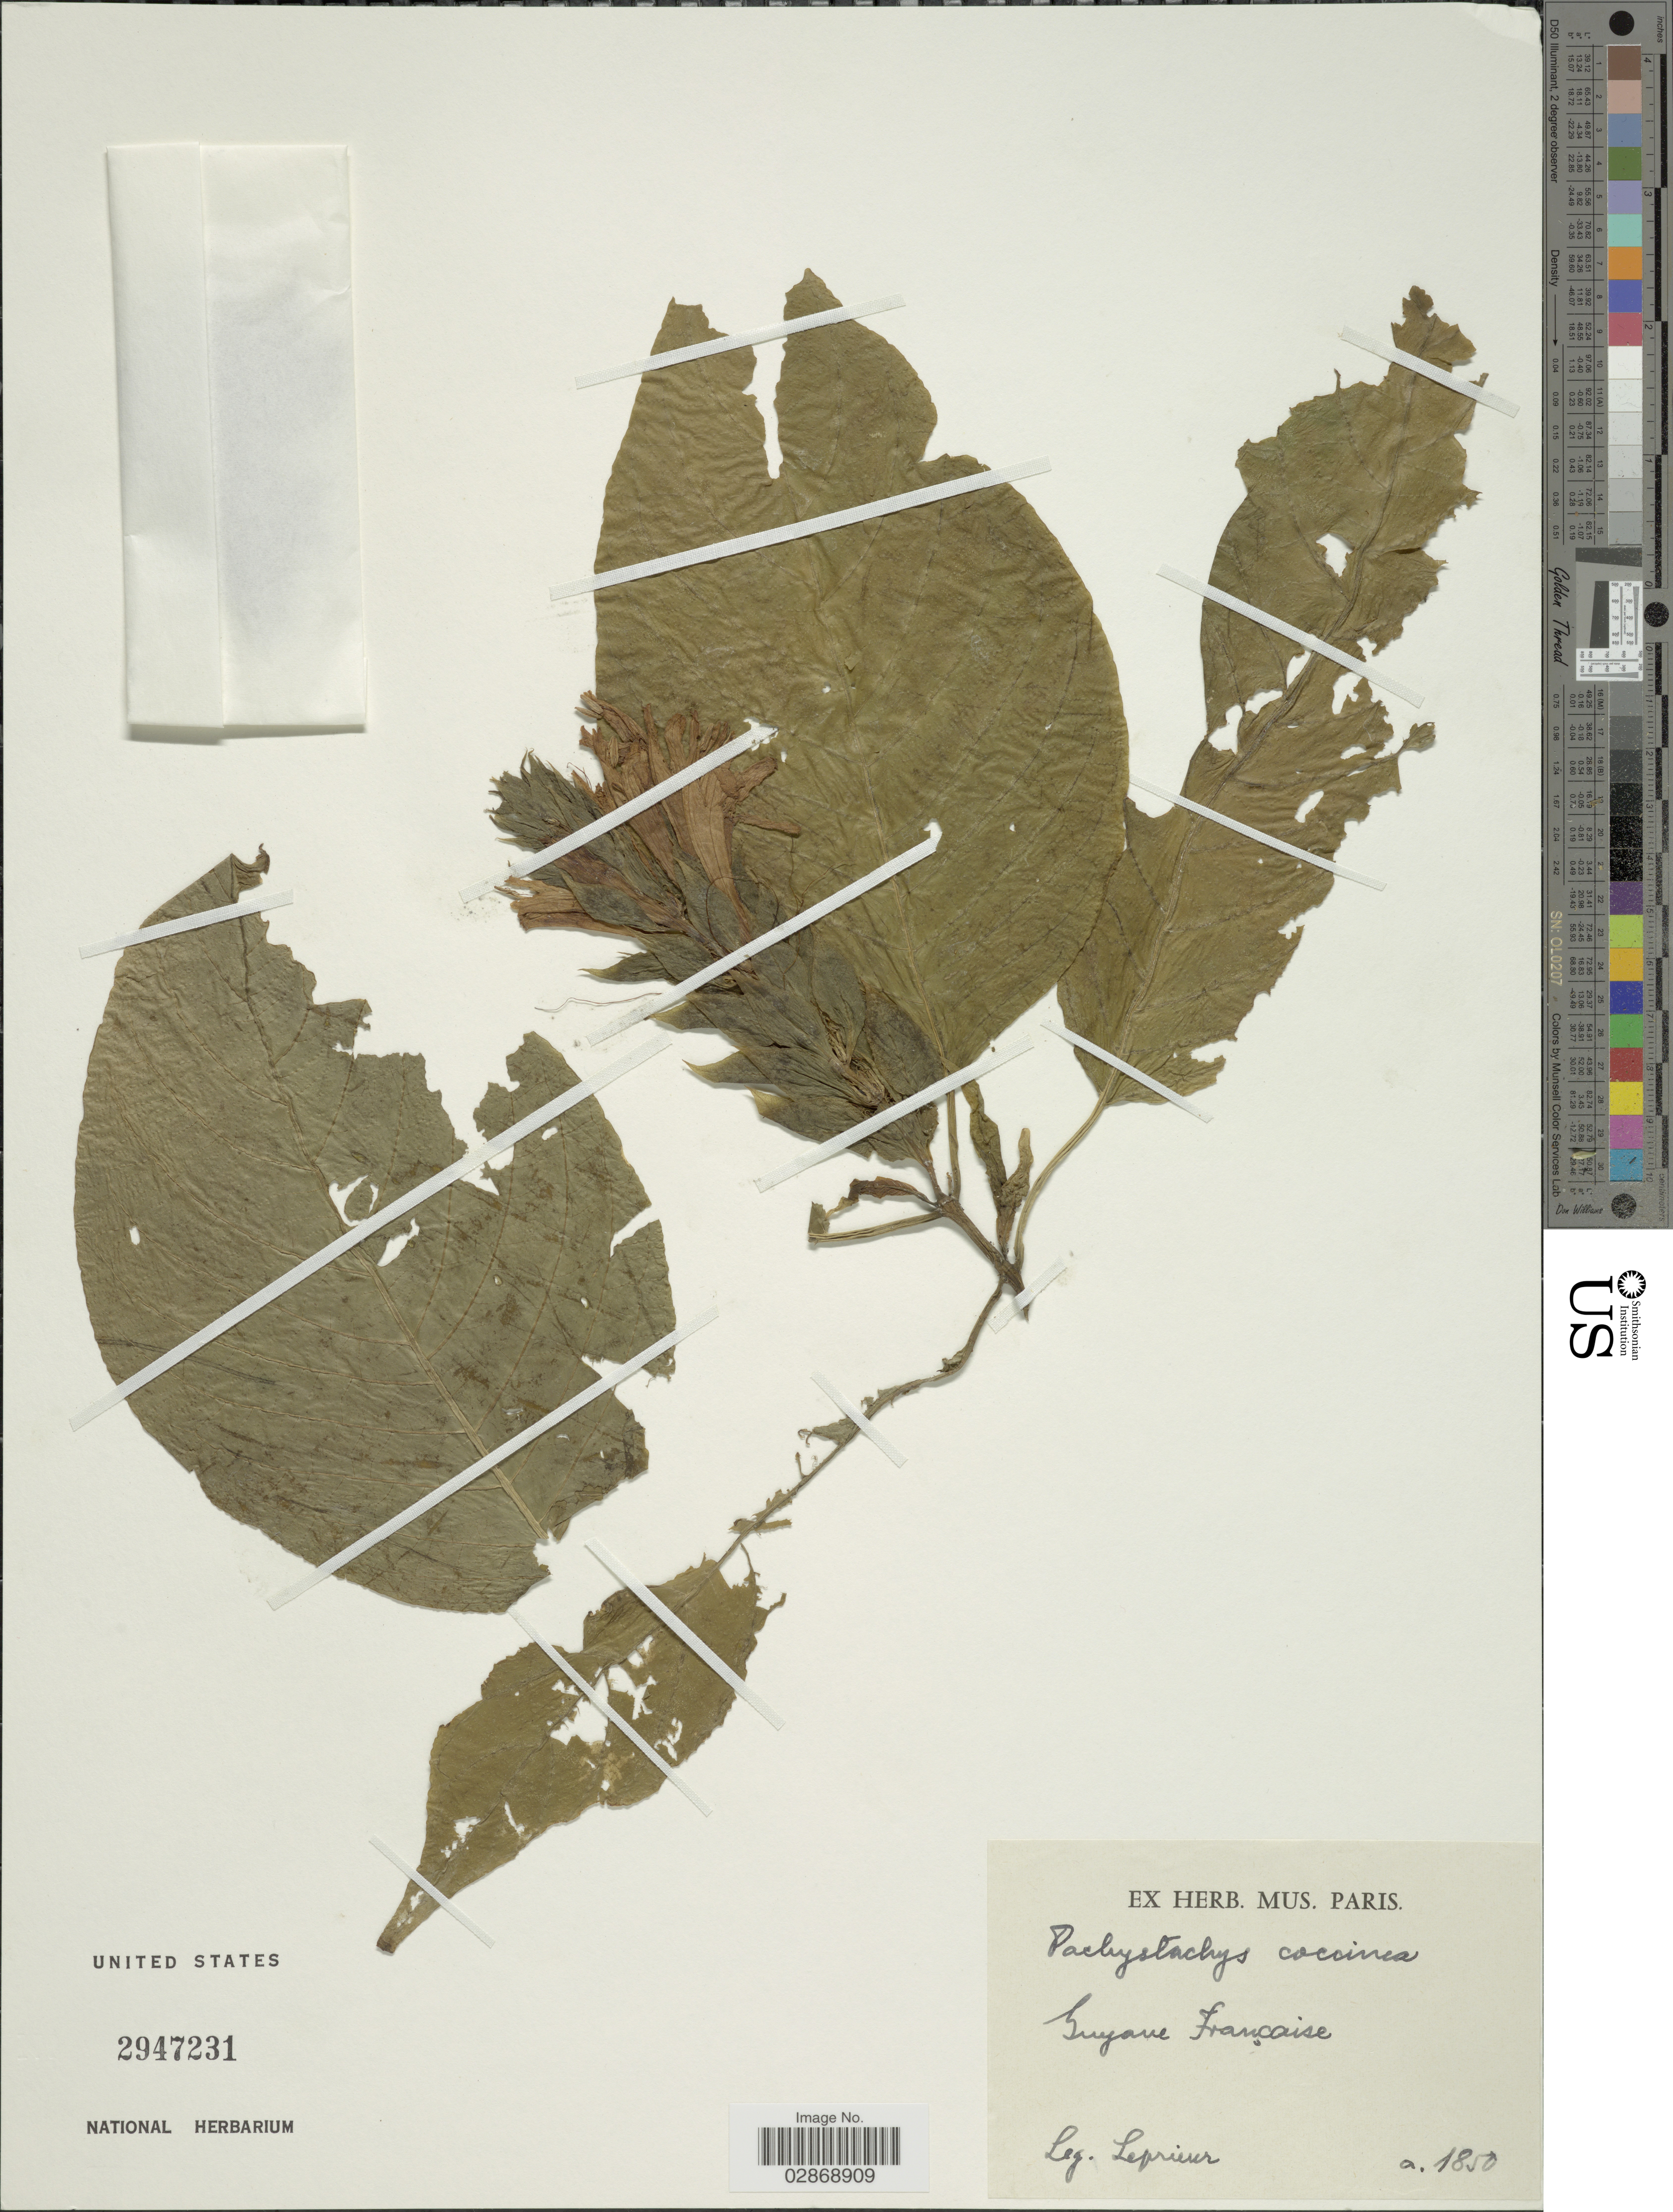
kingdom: Plantae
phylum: Tracheophyta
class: Magnoliopsida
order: Lamiales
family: Acanthaceae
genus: Pachystachys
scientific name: Pachystachys coccinea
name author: (Aubl.) Nees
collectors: F. M. R. Leprieur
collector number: a1850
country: French Guiana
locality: Guyane Française.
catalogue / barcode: US 2947231